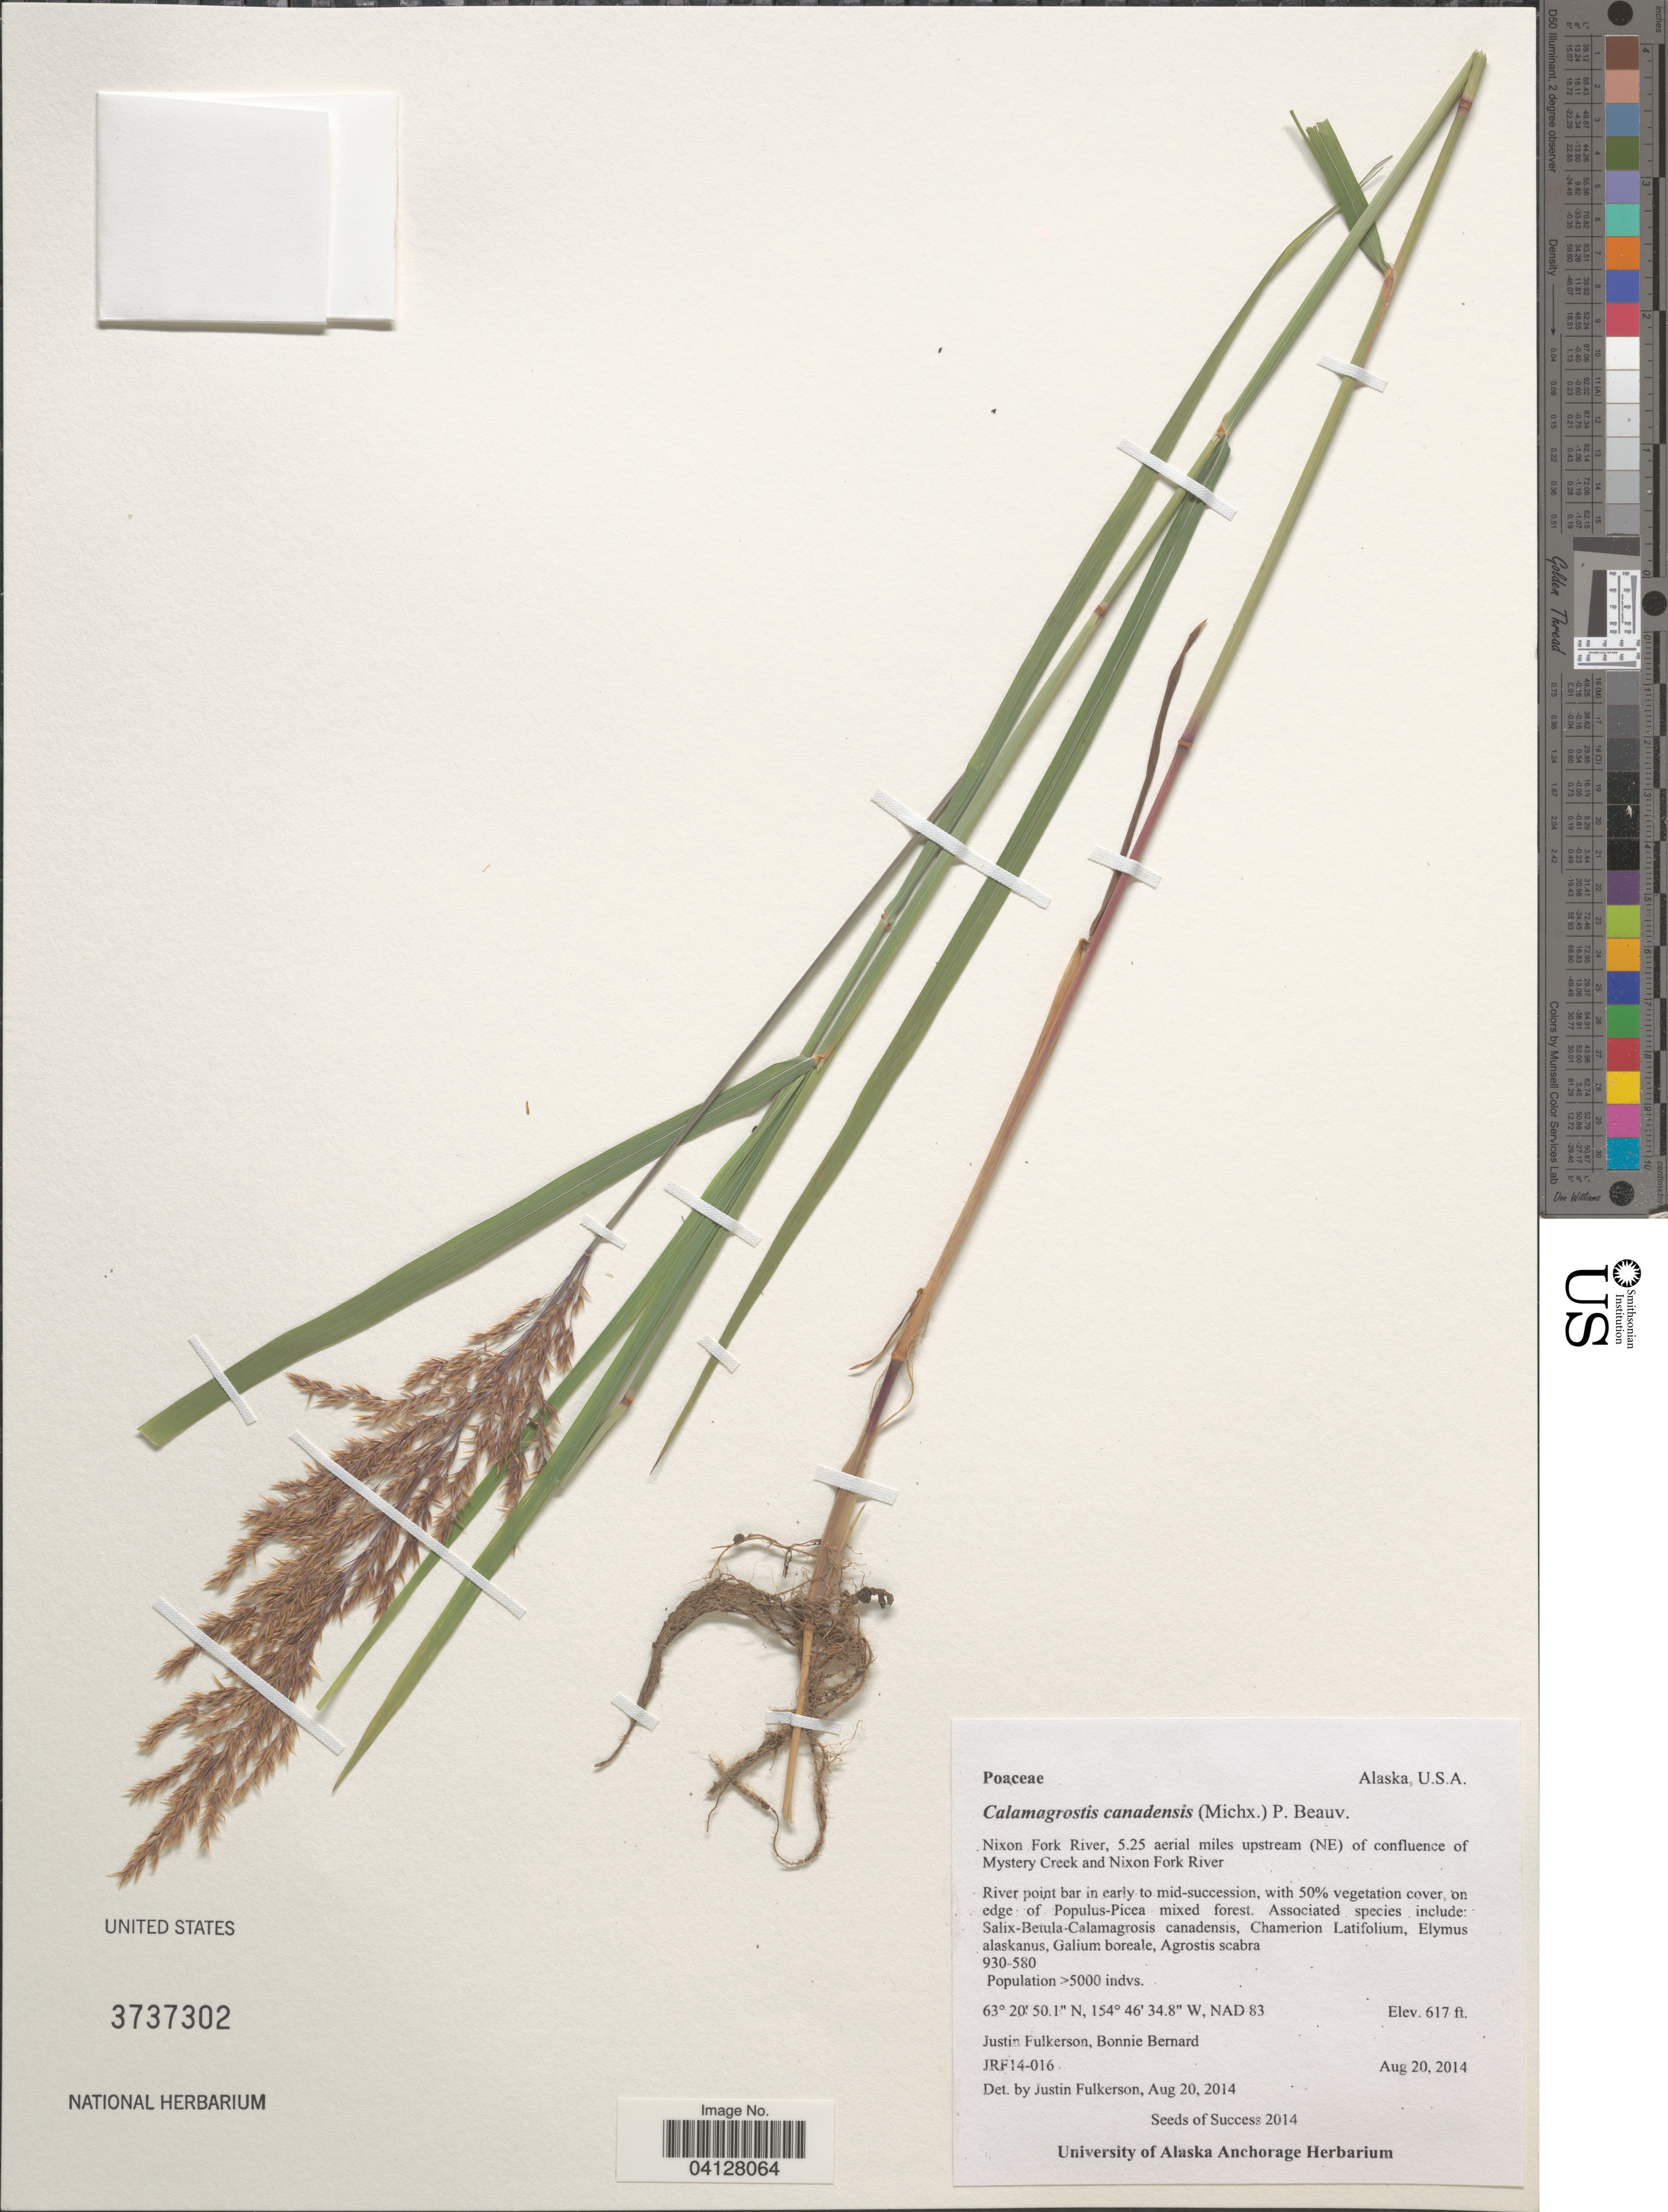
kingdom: Plantae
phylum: Tracheophyta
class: Liliopsida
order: Poales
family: Poaceae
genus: Calamagrostis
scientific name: Calamagrostis canadensis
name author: (Michx.) P. Beauv.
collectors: J. Fulkerson & B. Bernard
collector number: JRF14-016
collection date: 2014-08-20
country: United States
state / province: Alaska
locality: Nixon Fork River, 5.25 aerial miles upstream (NE) of confluence of Mystery Creek and Nixon Fork River. NAD 83.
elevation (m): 188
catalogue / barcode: US 3737302